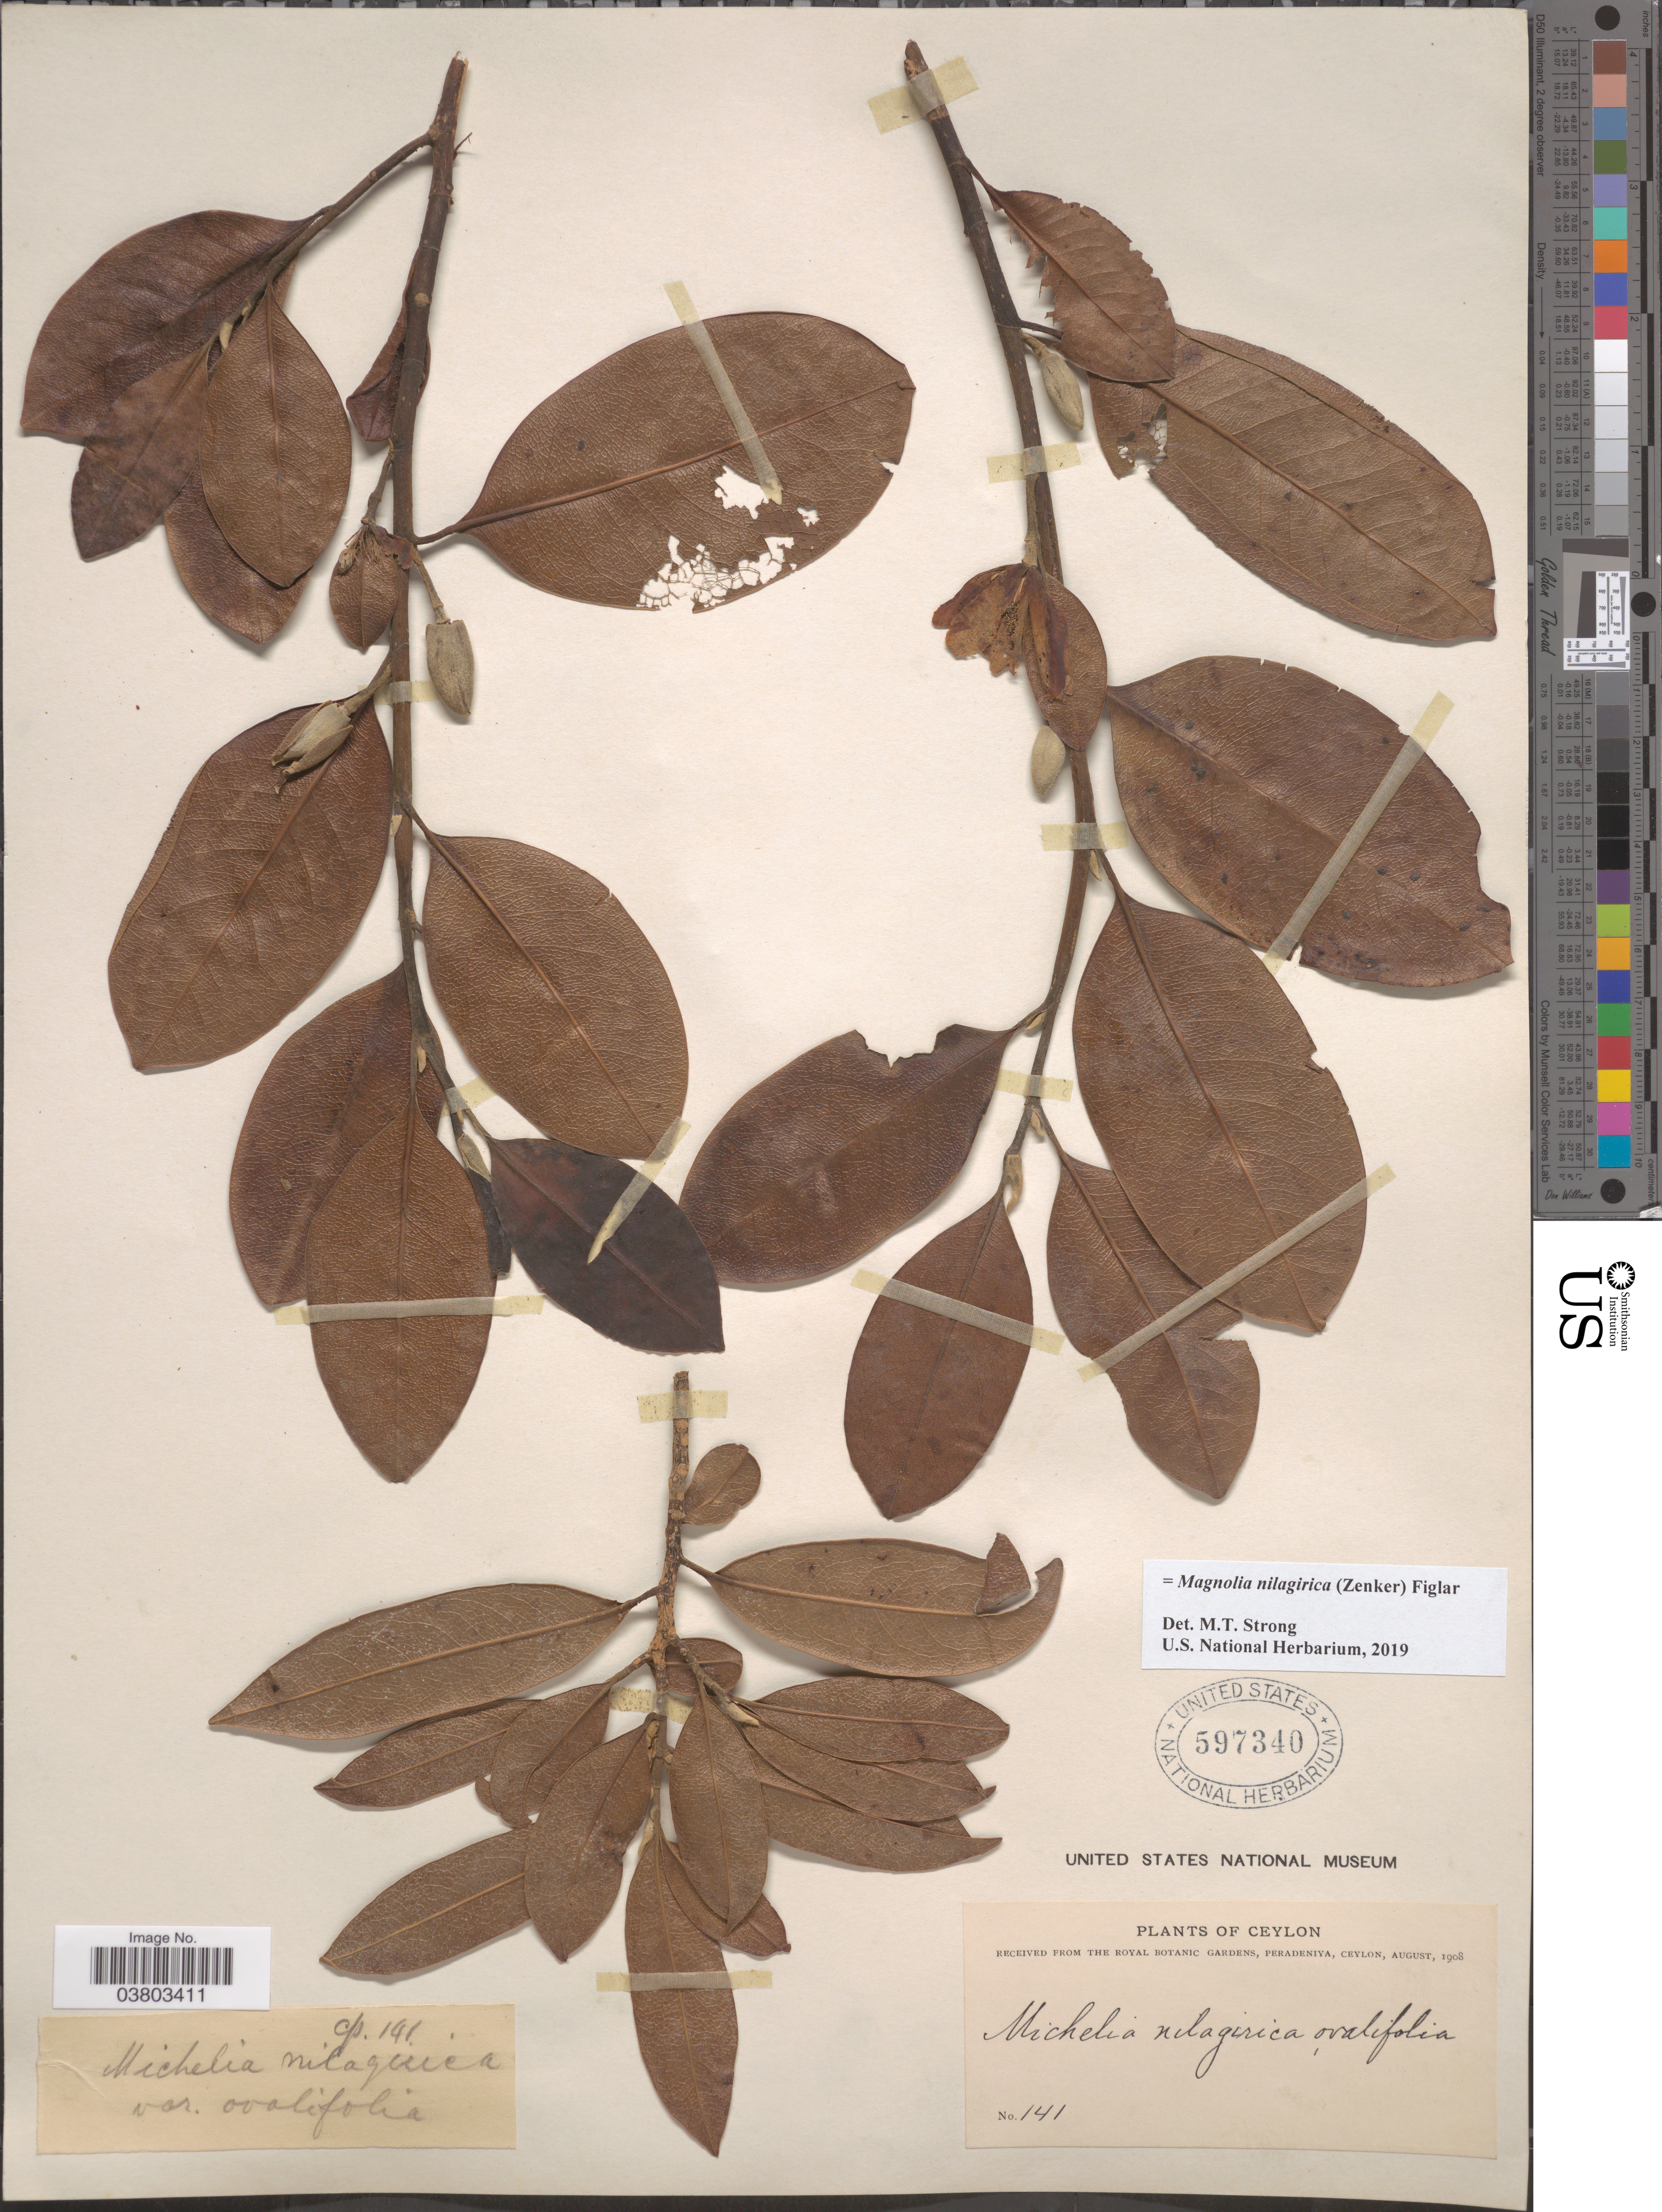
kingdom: Plantae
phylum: Tracheophyta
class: Magnoliopsida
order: Magnoliales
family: Magnoliaceae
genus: Magnolia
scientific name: Magnolia nilagirica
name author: (Zenker) Figlar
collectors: ex herb. Royal Botanic Gardens, Peradeniya, Ceylon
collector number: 141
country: Sri Lanka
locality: Ceylon.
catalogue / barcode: US 497340